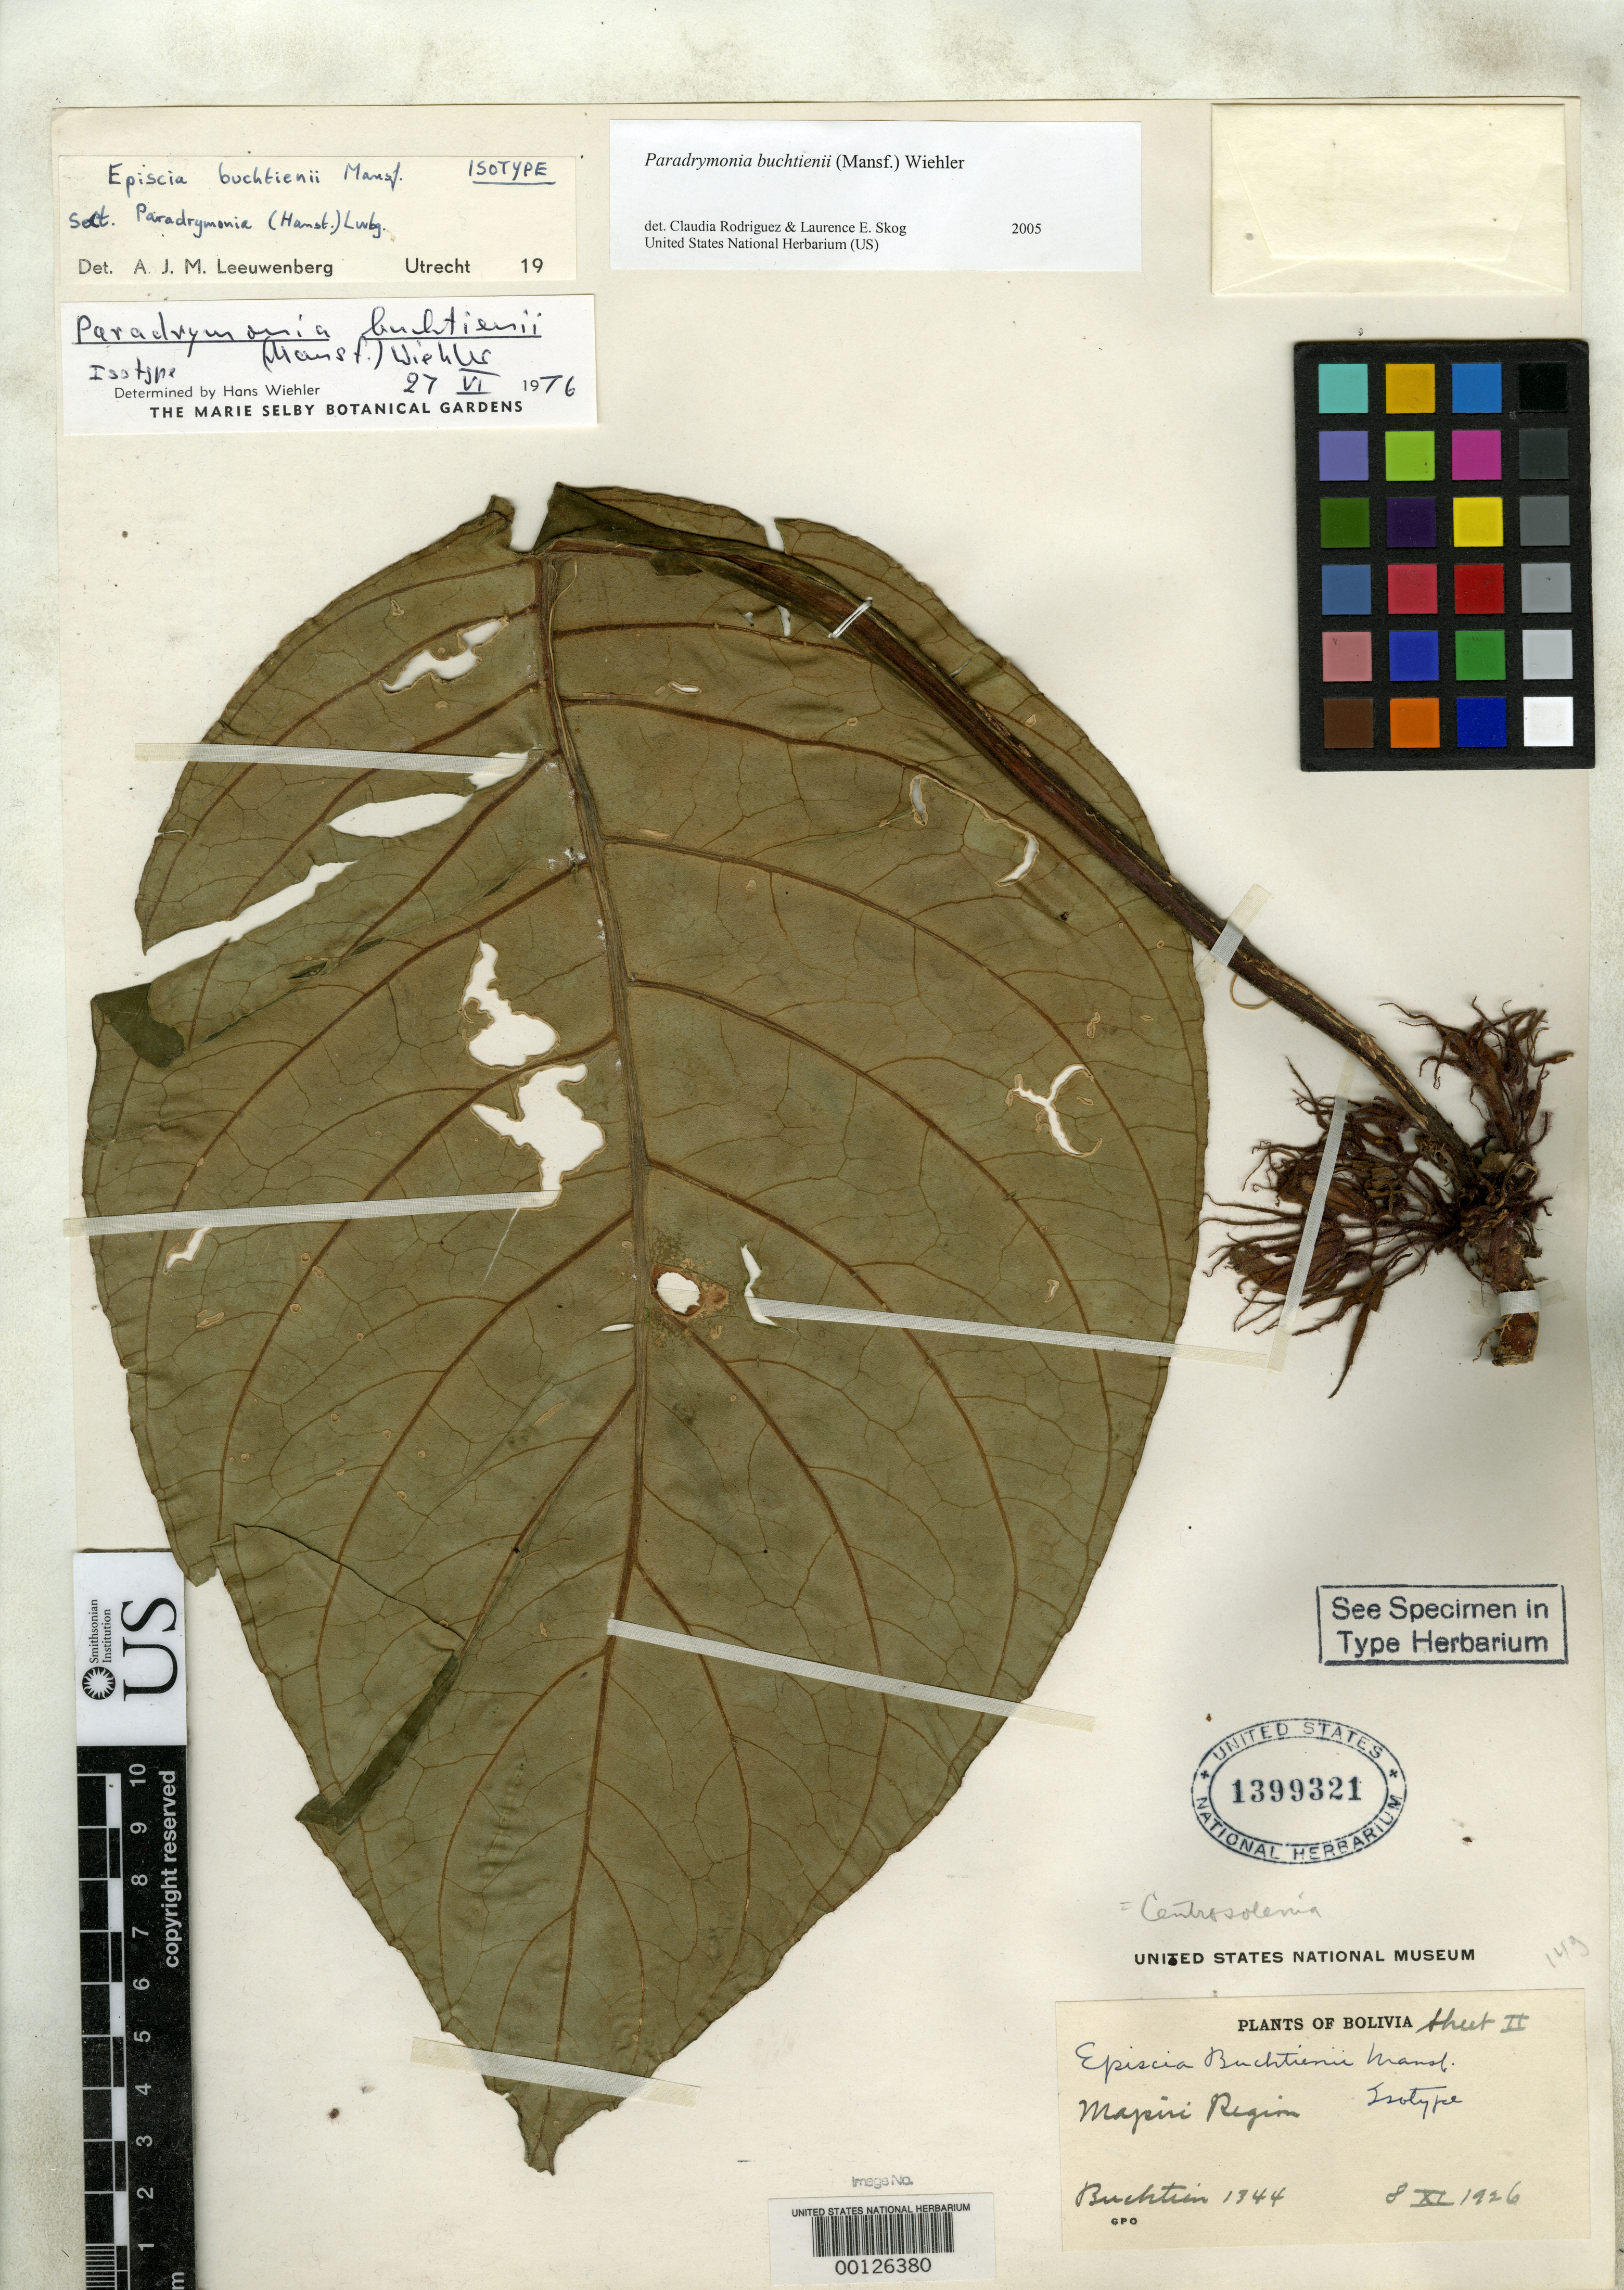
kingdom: Plantae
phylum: Tracheophyta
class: Magnoliopsida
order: Lamiales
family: Gesneriaceae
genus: Episcia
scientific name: Episcia buchtienii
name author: Mansf.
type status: Isotype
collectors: O. Buchtien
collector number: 1344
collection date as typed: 08 Nov 1926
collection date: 1926-11-08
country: Bolivia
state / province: La Paz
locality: Mapiri.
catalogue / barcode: US 1399321